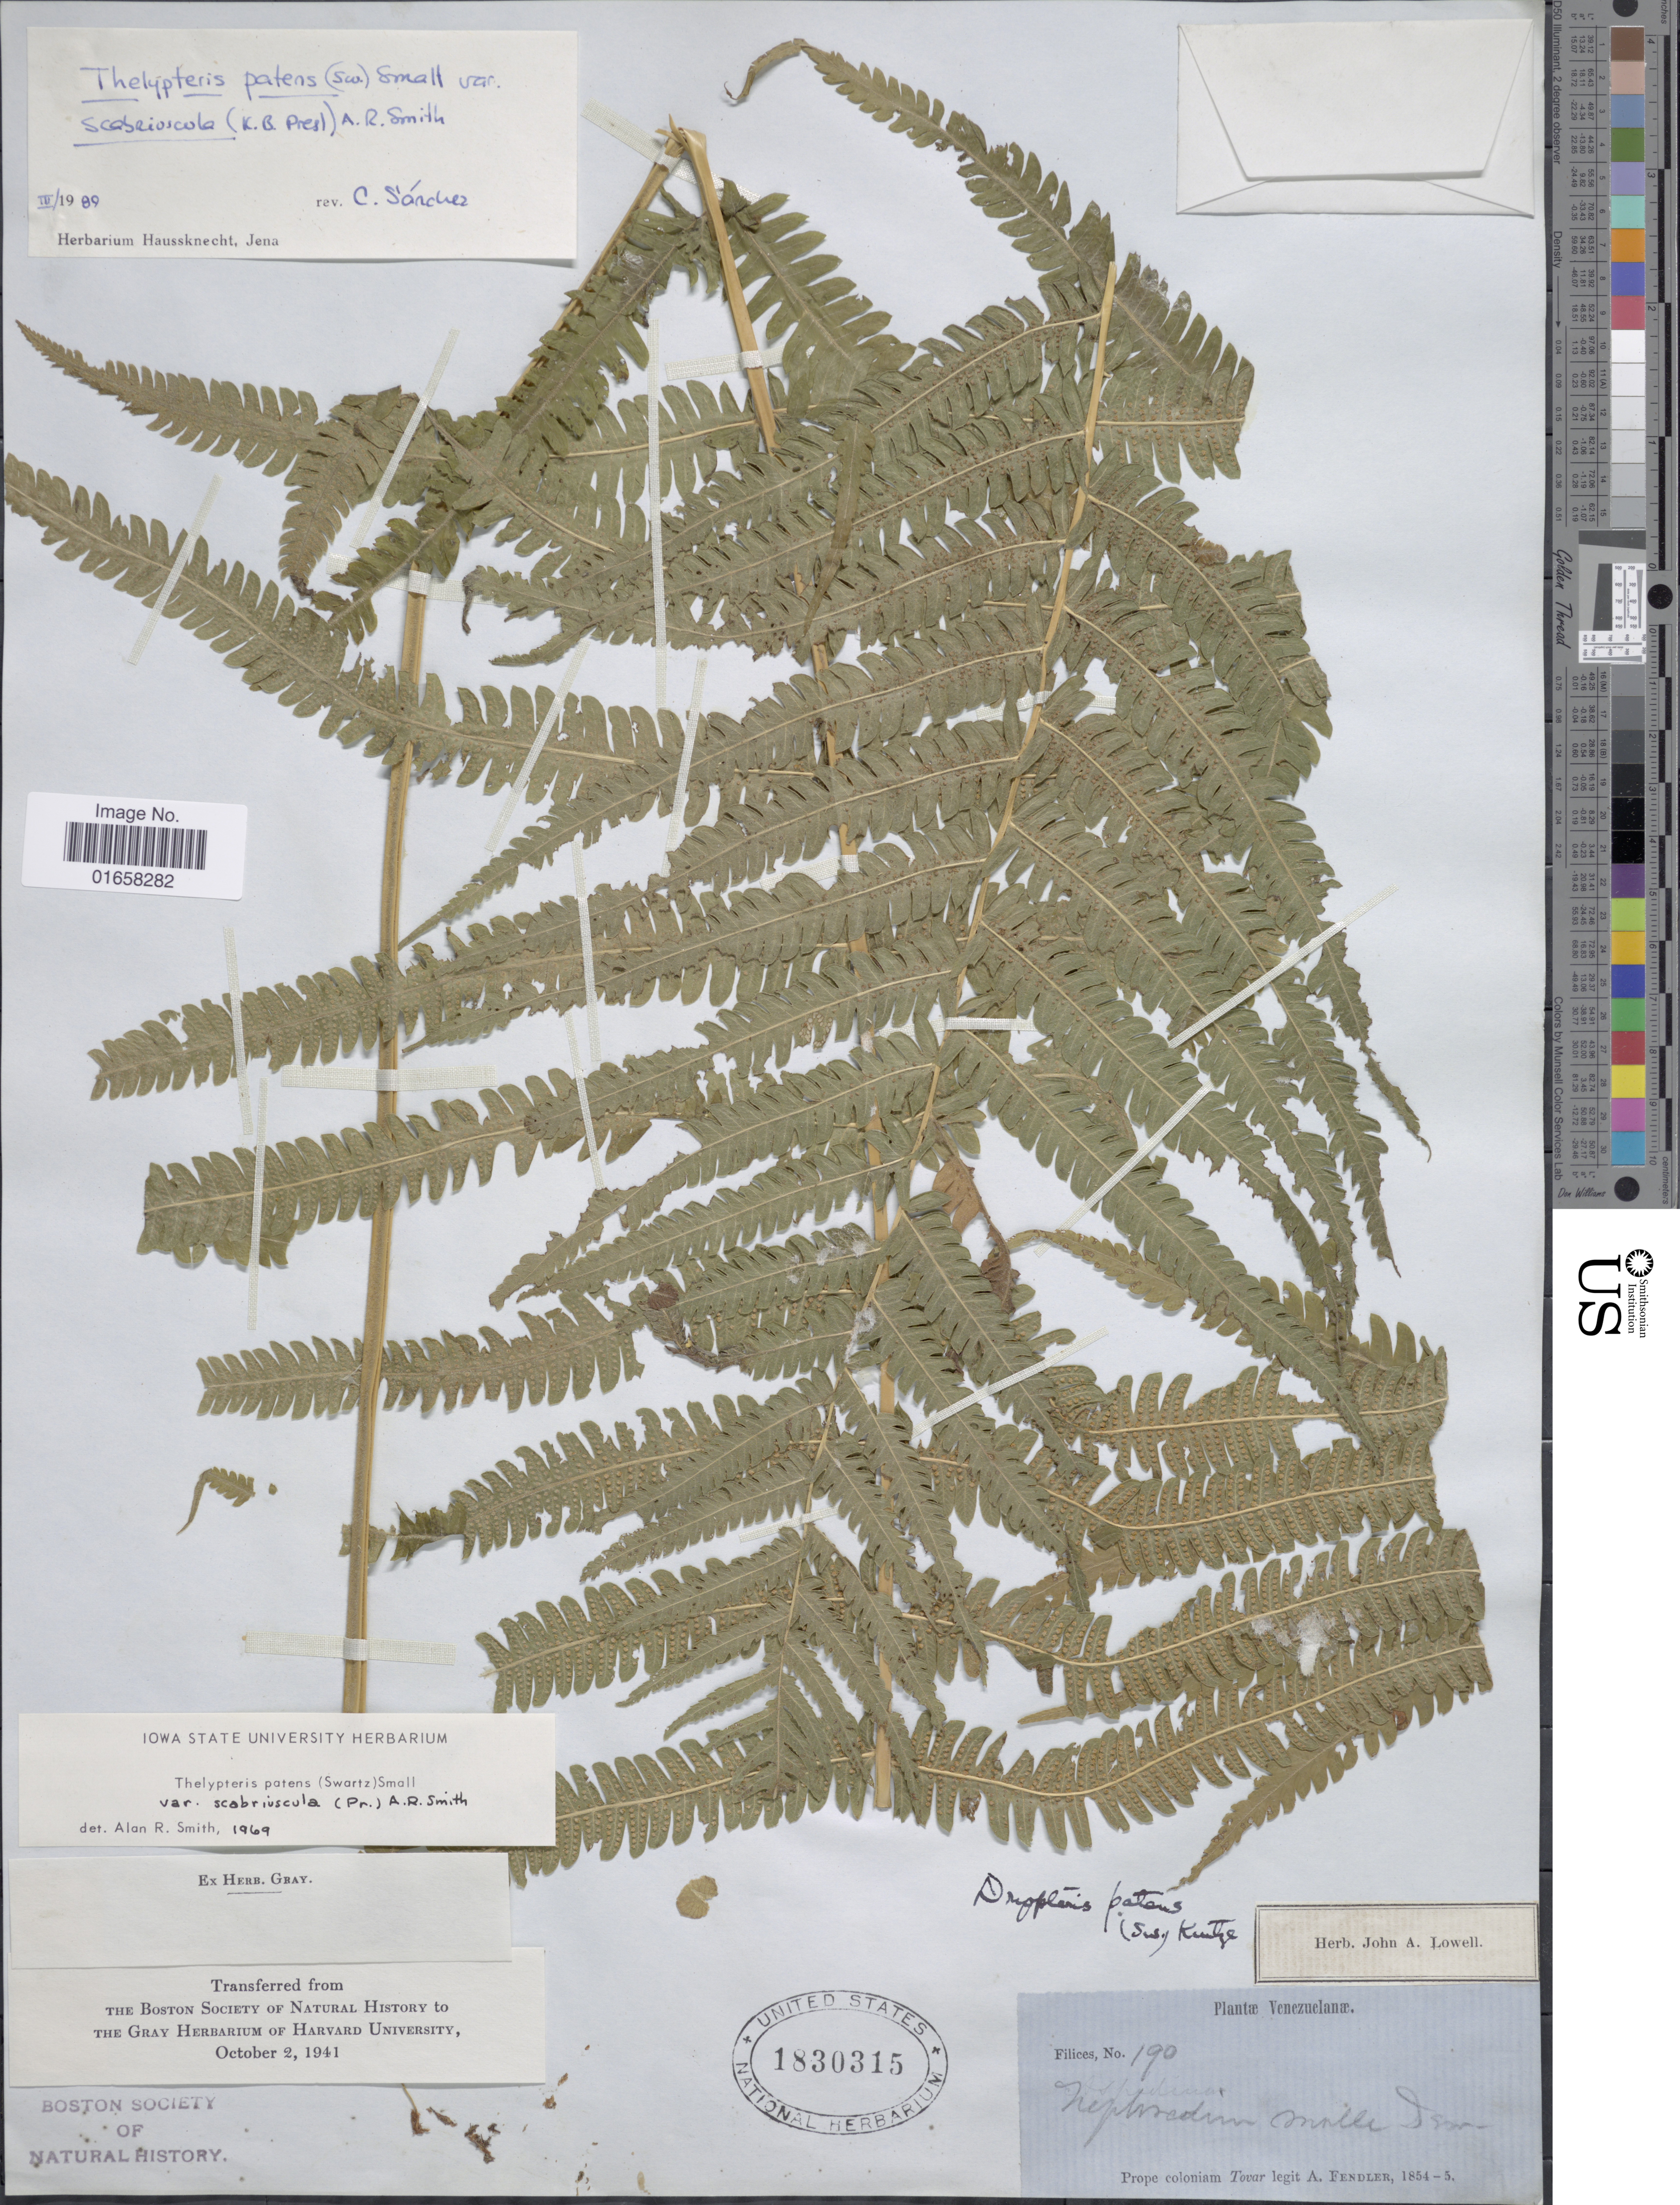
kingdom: Plantae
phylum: Tracheophyta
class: Polypodiopsida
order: Polypodiales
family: Thelypteridaceae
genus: Christella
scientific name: Christella patens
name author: (Sw.) Holttum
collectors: A. Fendler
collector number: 190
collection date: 1854/1855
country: Venezuela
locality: Prope coloniam Tovar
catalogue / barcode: US 1830315